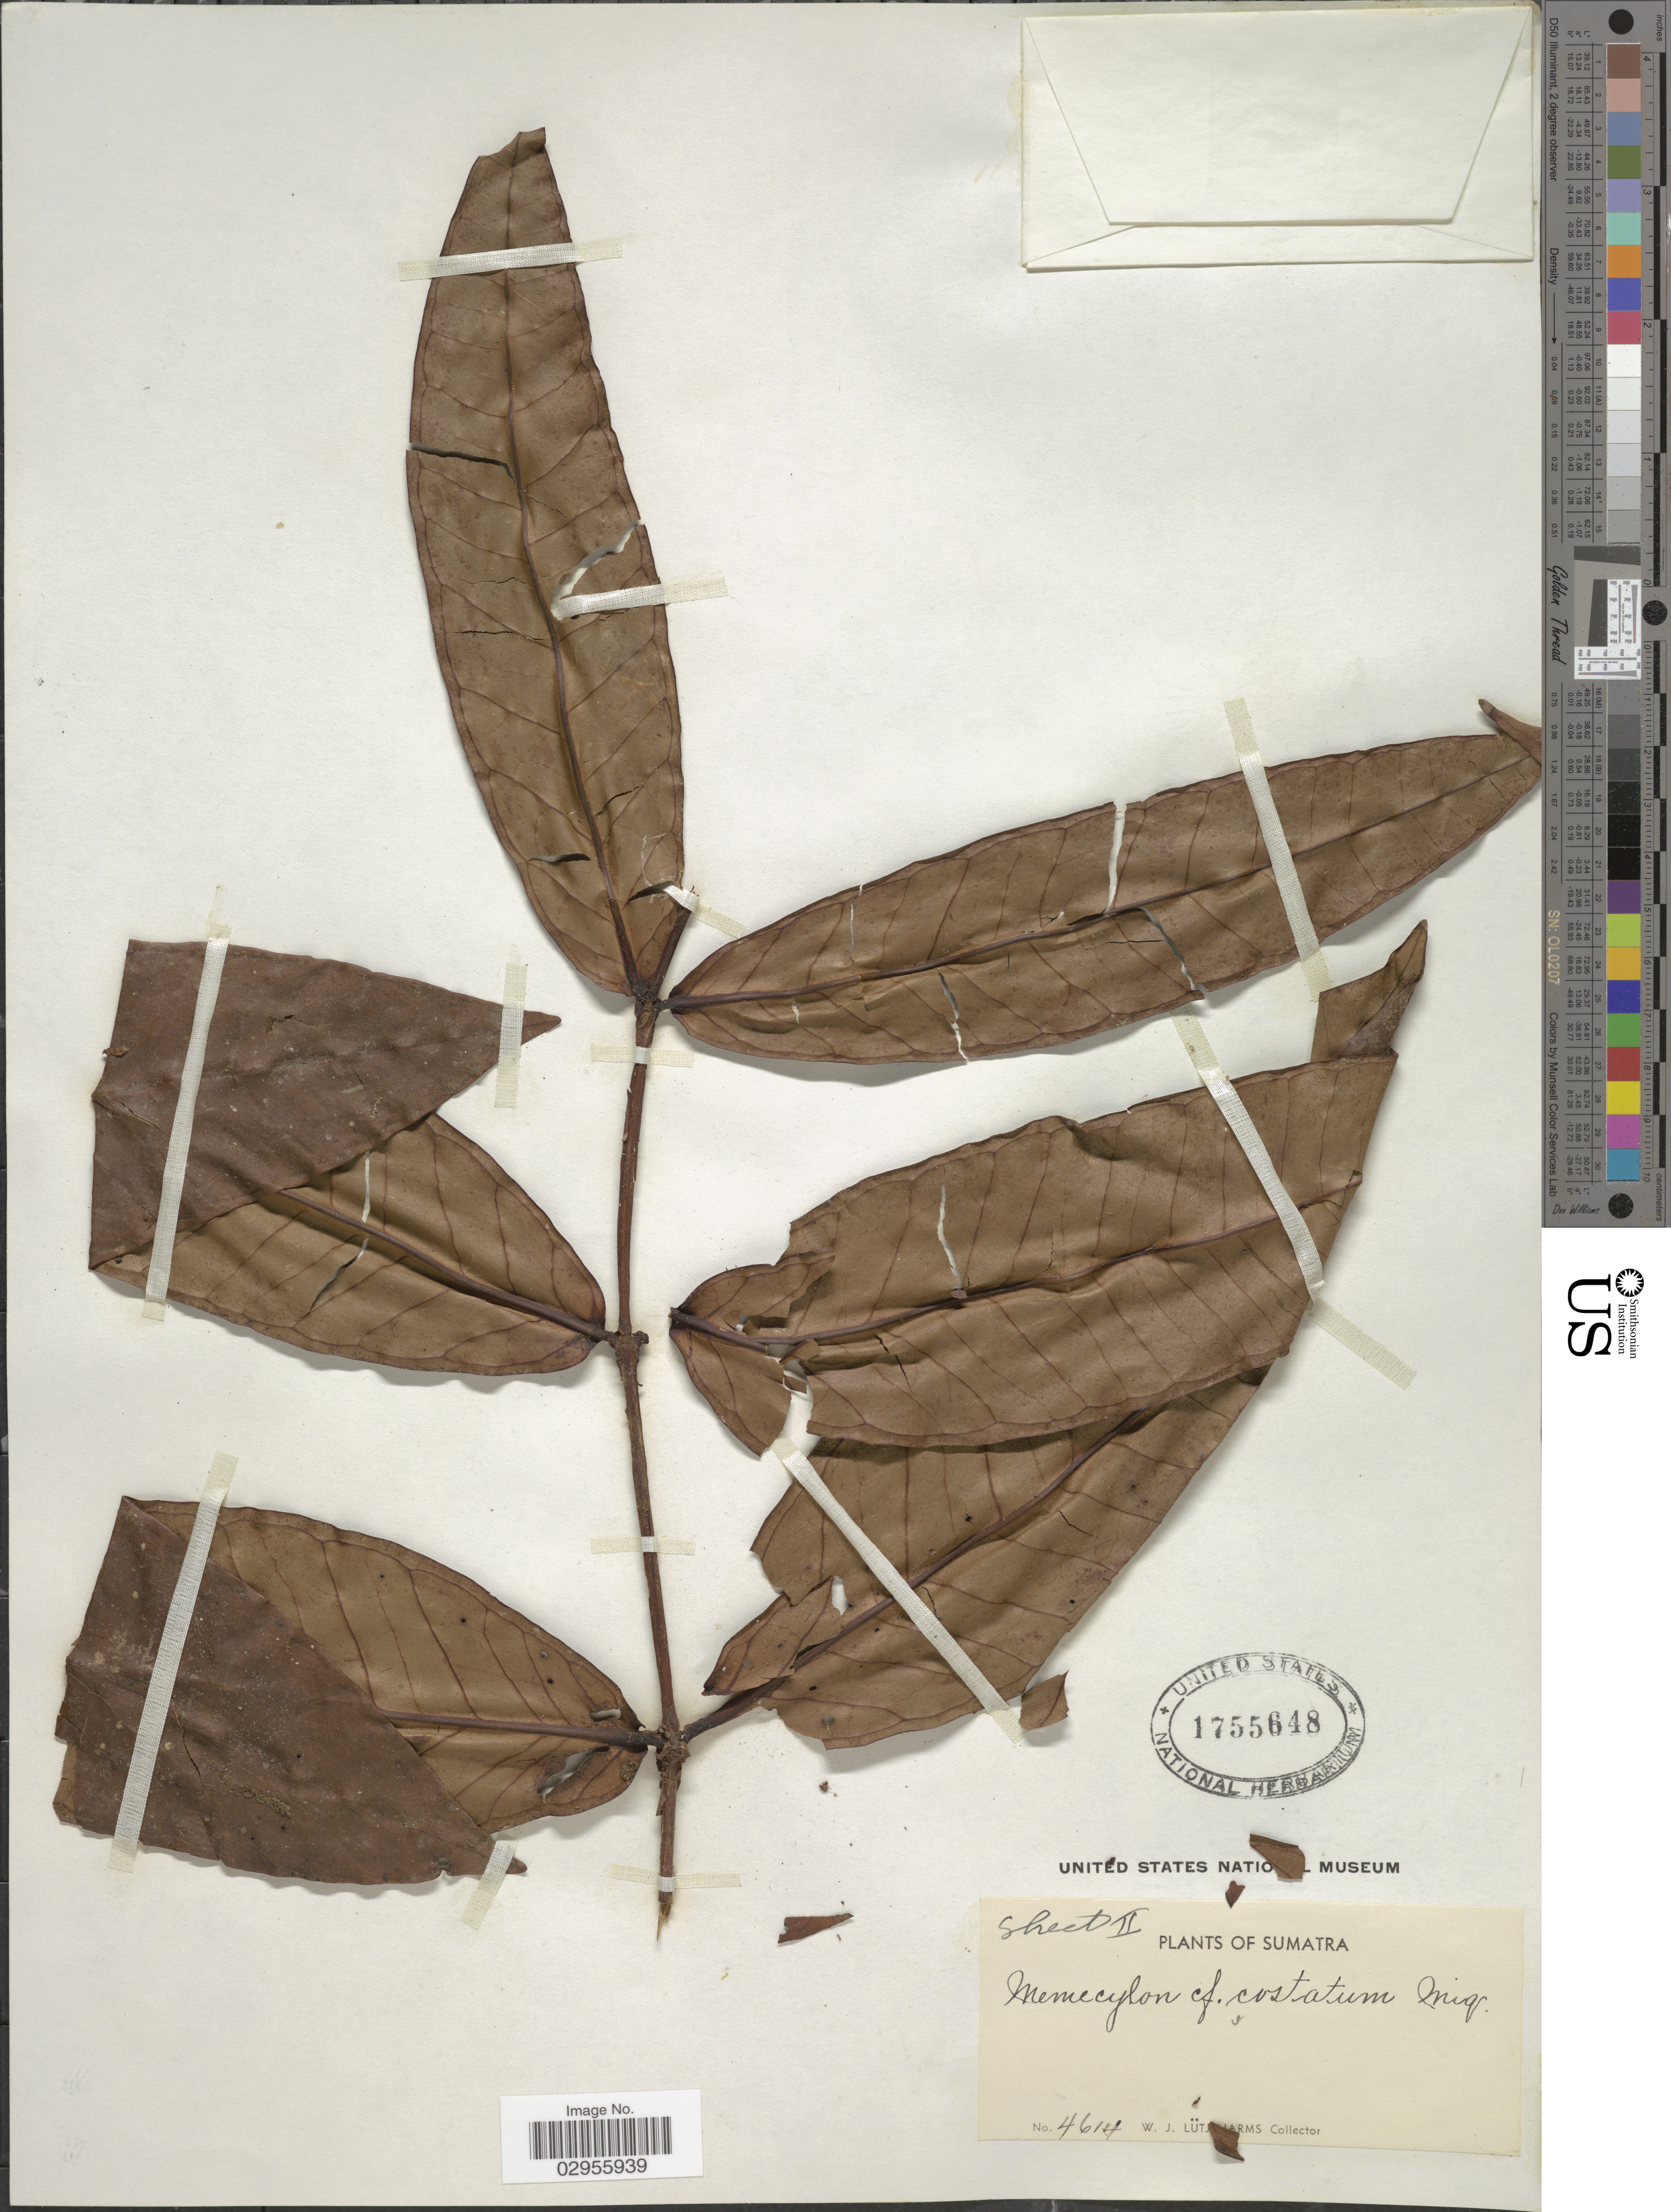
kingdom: Plantae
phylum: Tracheophyta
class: Magnoliopsida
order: Myrtales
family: Melastomataceae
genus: Memecylon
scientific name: Memecylon costatum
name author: Miq.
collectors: W. Lütjeharms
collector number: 4614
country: Indonesia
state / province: Sumatra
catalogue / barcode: US 1755648